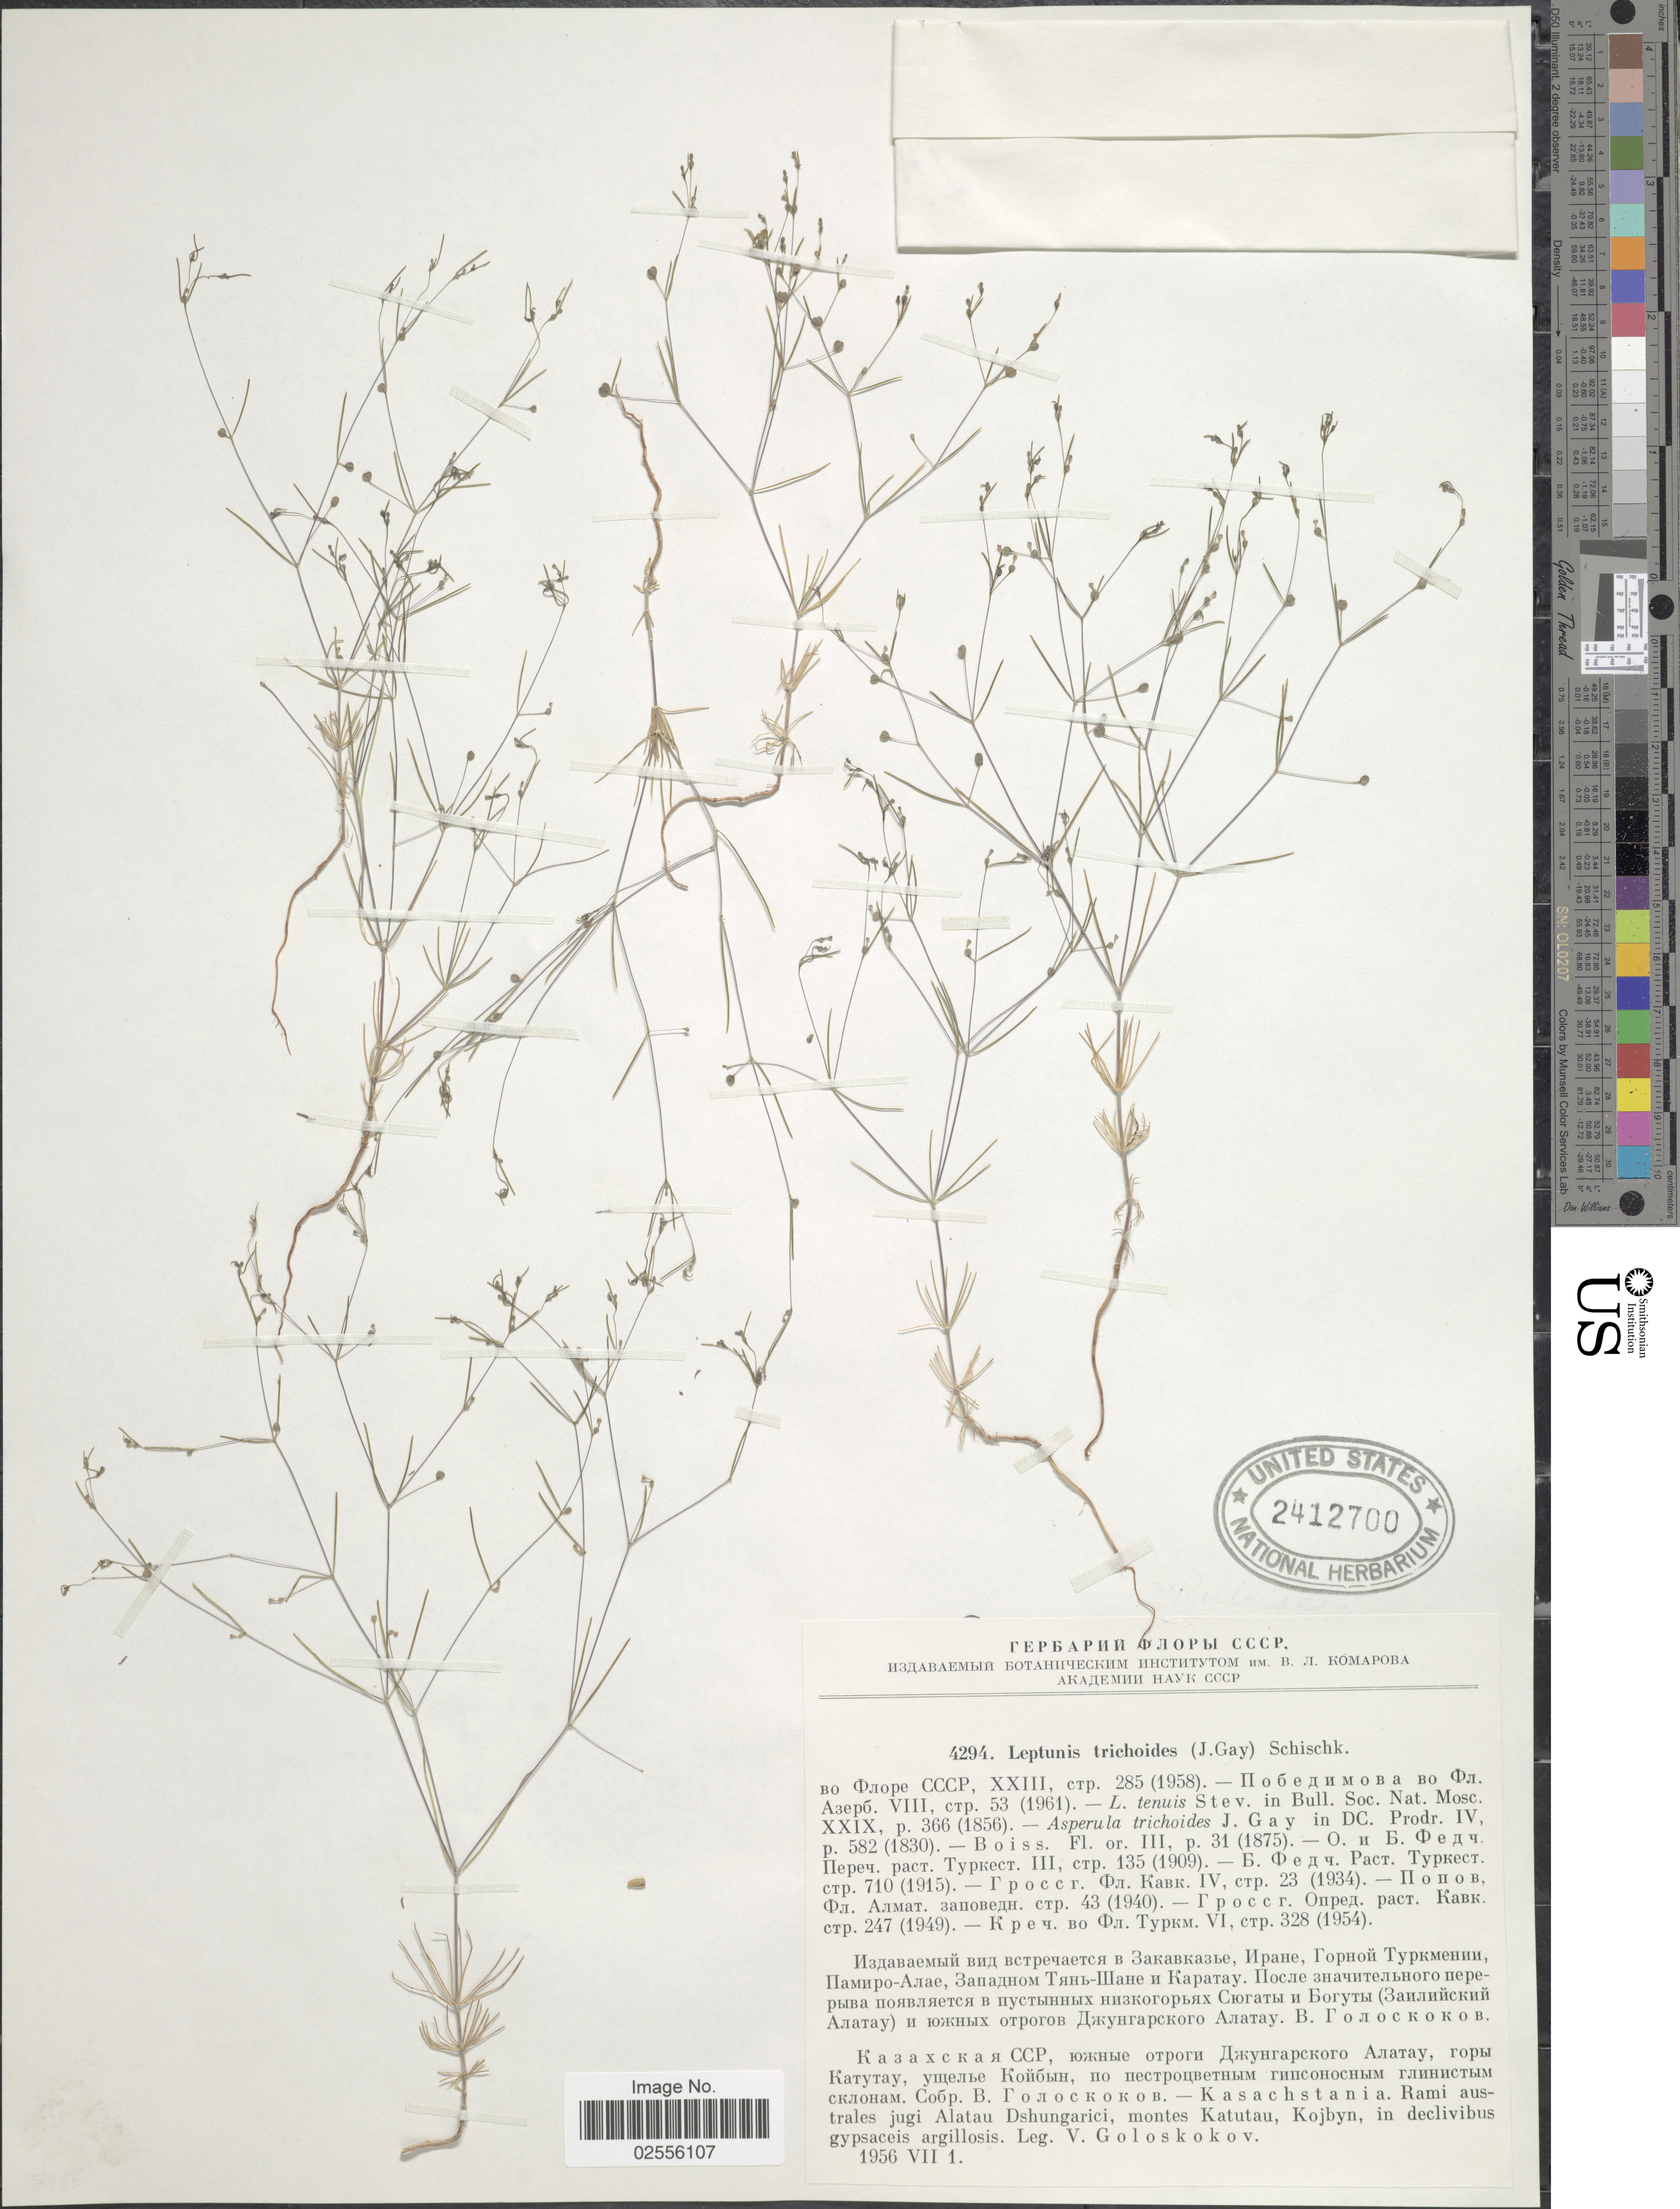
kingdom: Plantae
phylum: Tracheophyta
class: Magnoliopsida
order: Gentianales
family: Rubiaceae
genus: Asperula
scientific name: Asperula trichodes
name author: J. Gay ex DC.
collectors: V. P. Goloskokov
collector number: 4294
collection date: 1956-07-01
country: Kazakhstan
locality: Kasachstania, Rami australes jugi Alatau Dshungarici, montes Katutau, Kojbyn, in declivibus gypsaceis argillosis.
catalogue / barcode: US 2412700